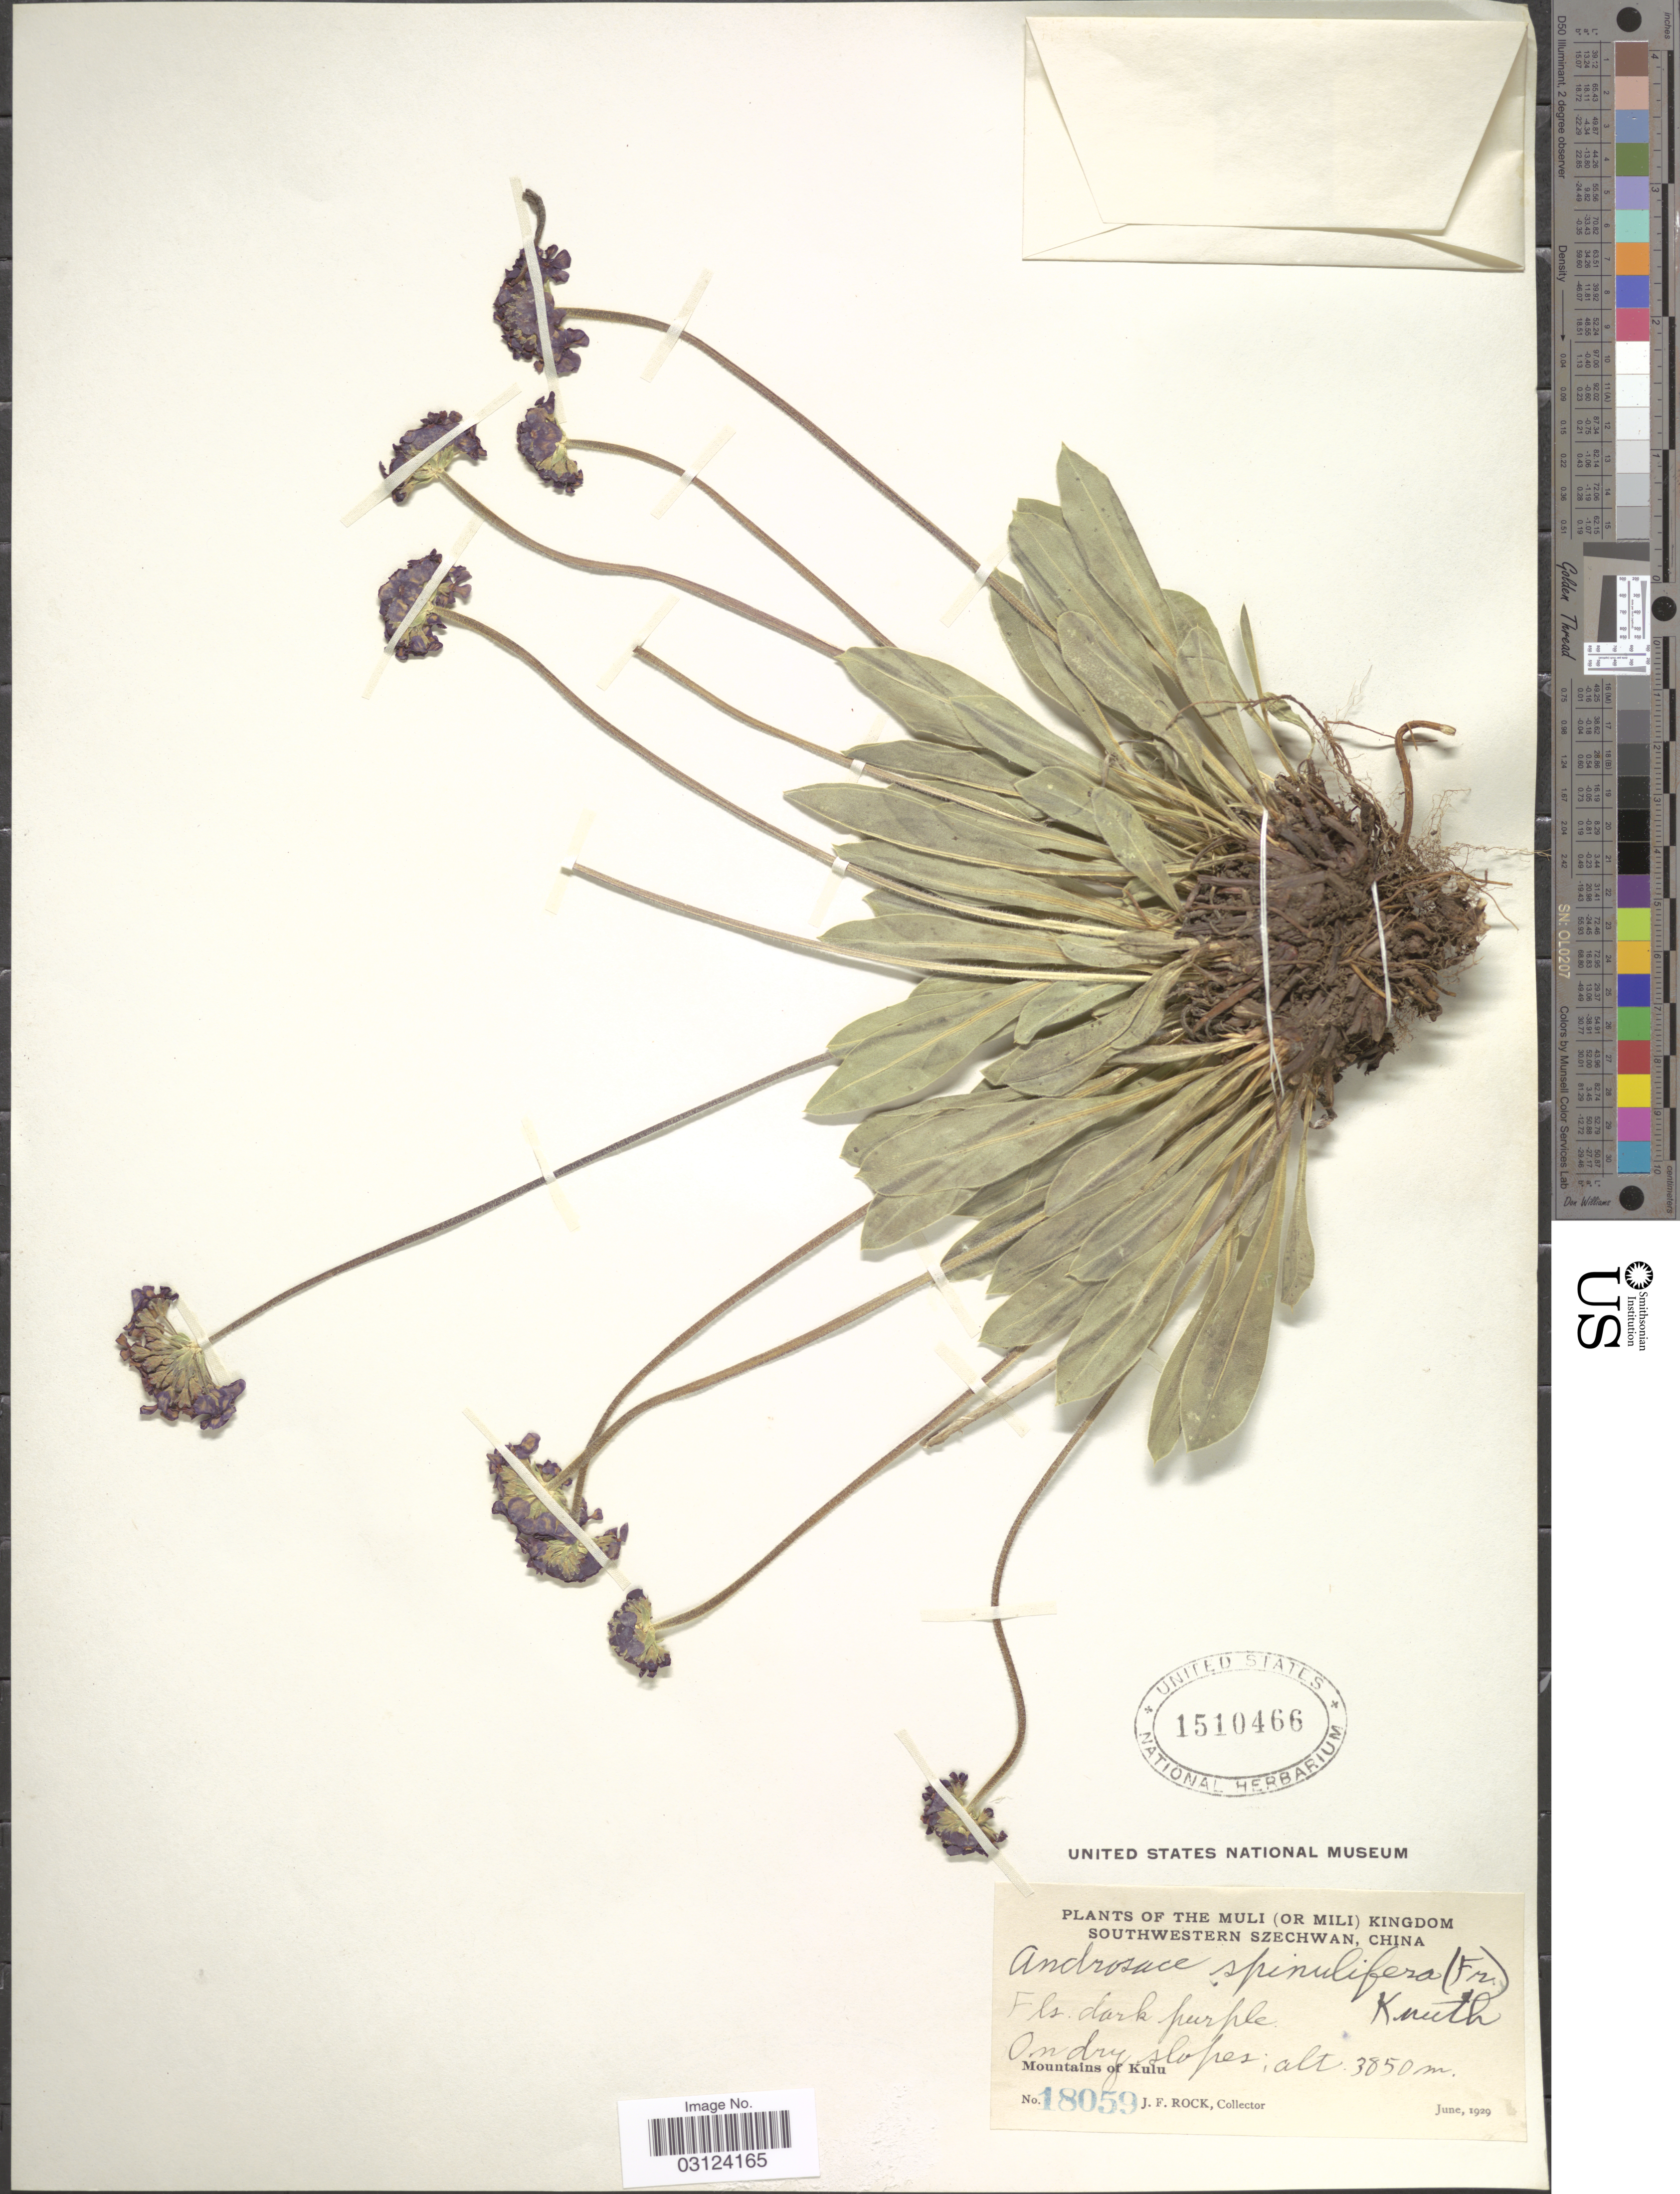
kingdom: Plantae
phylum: Tracheophyta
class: Magnoliopsida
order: Ericales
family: Primulaceae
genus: Androsace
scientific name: Androsace spinulifera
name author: (Franch.) R. Knuth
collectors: J. Rock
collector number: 18059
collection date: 1929-06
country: China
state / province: Sichuan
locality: The Muli (Or Mili) Kingdom, Southwestern Szechwan, China, Mountains of Kulu.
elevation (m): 3850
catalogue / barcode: US 1510466